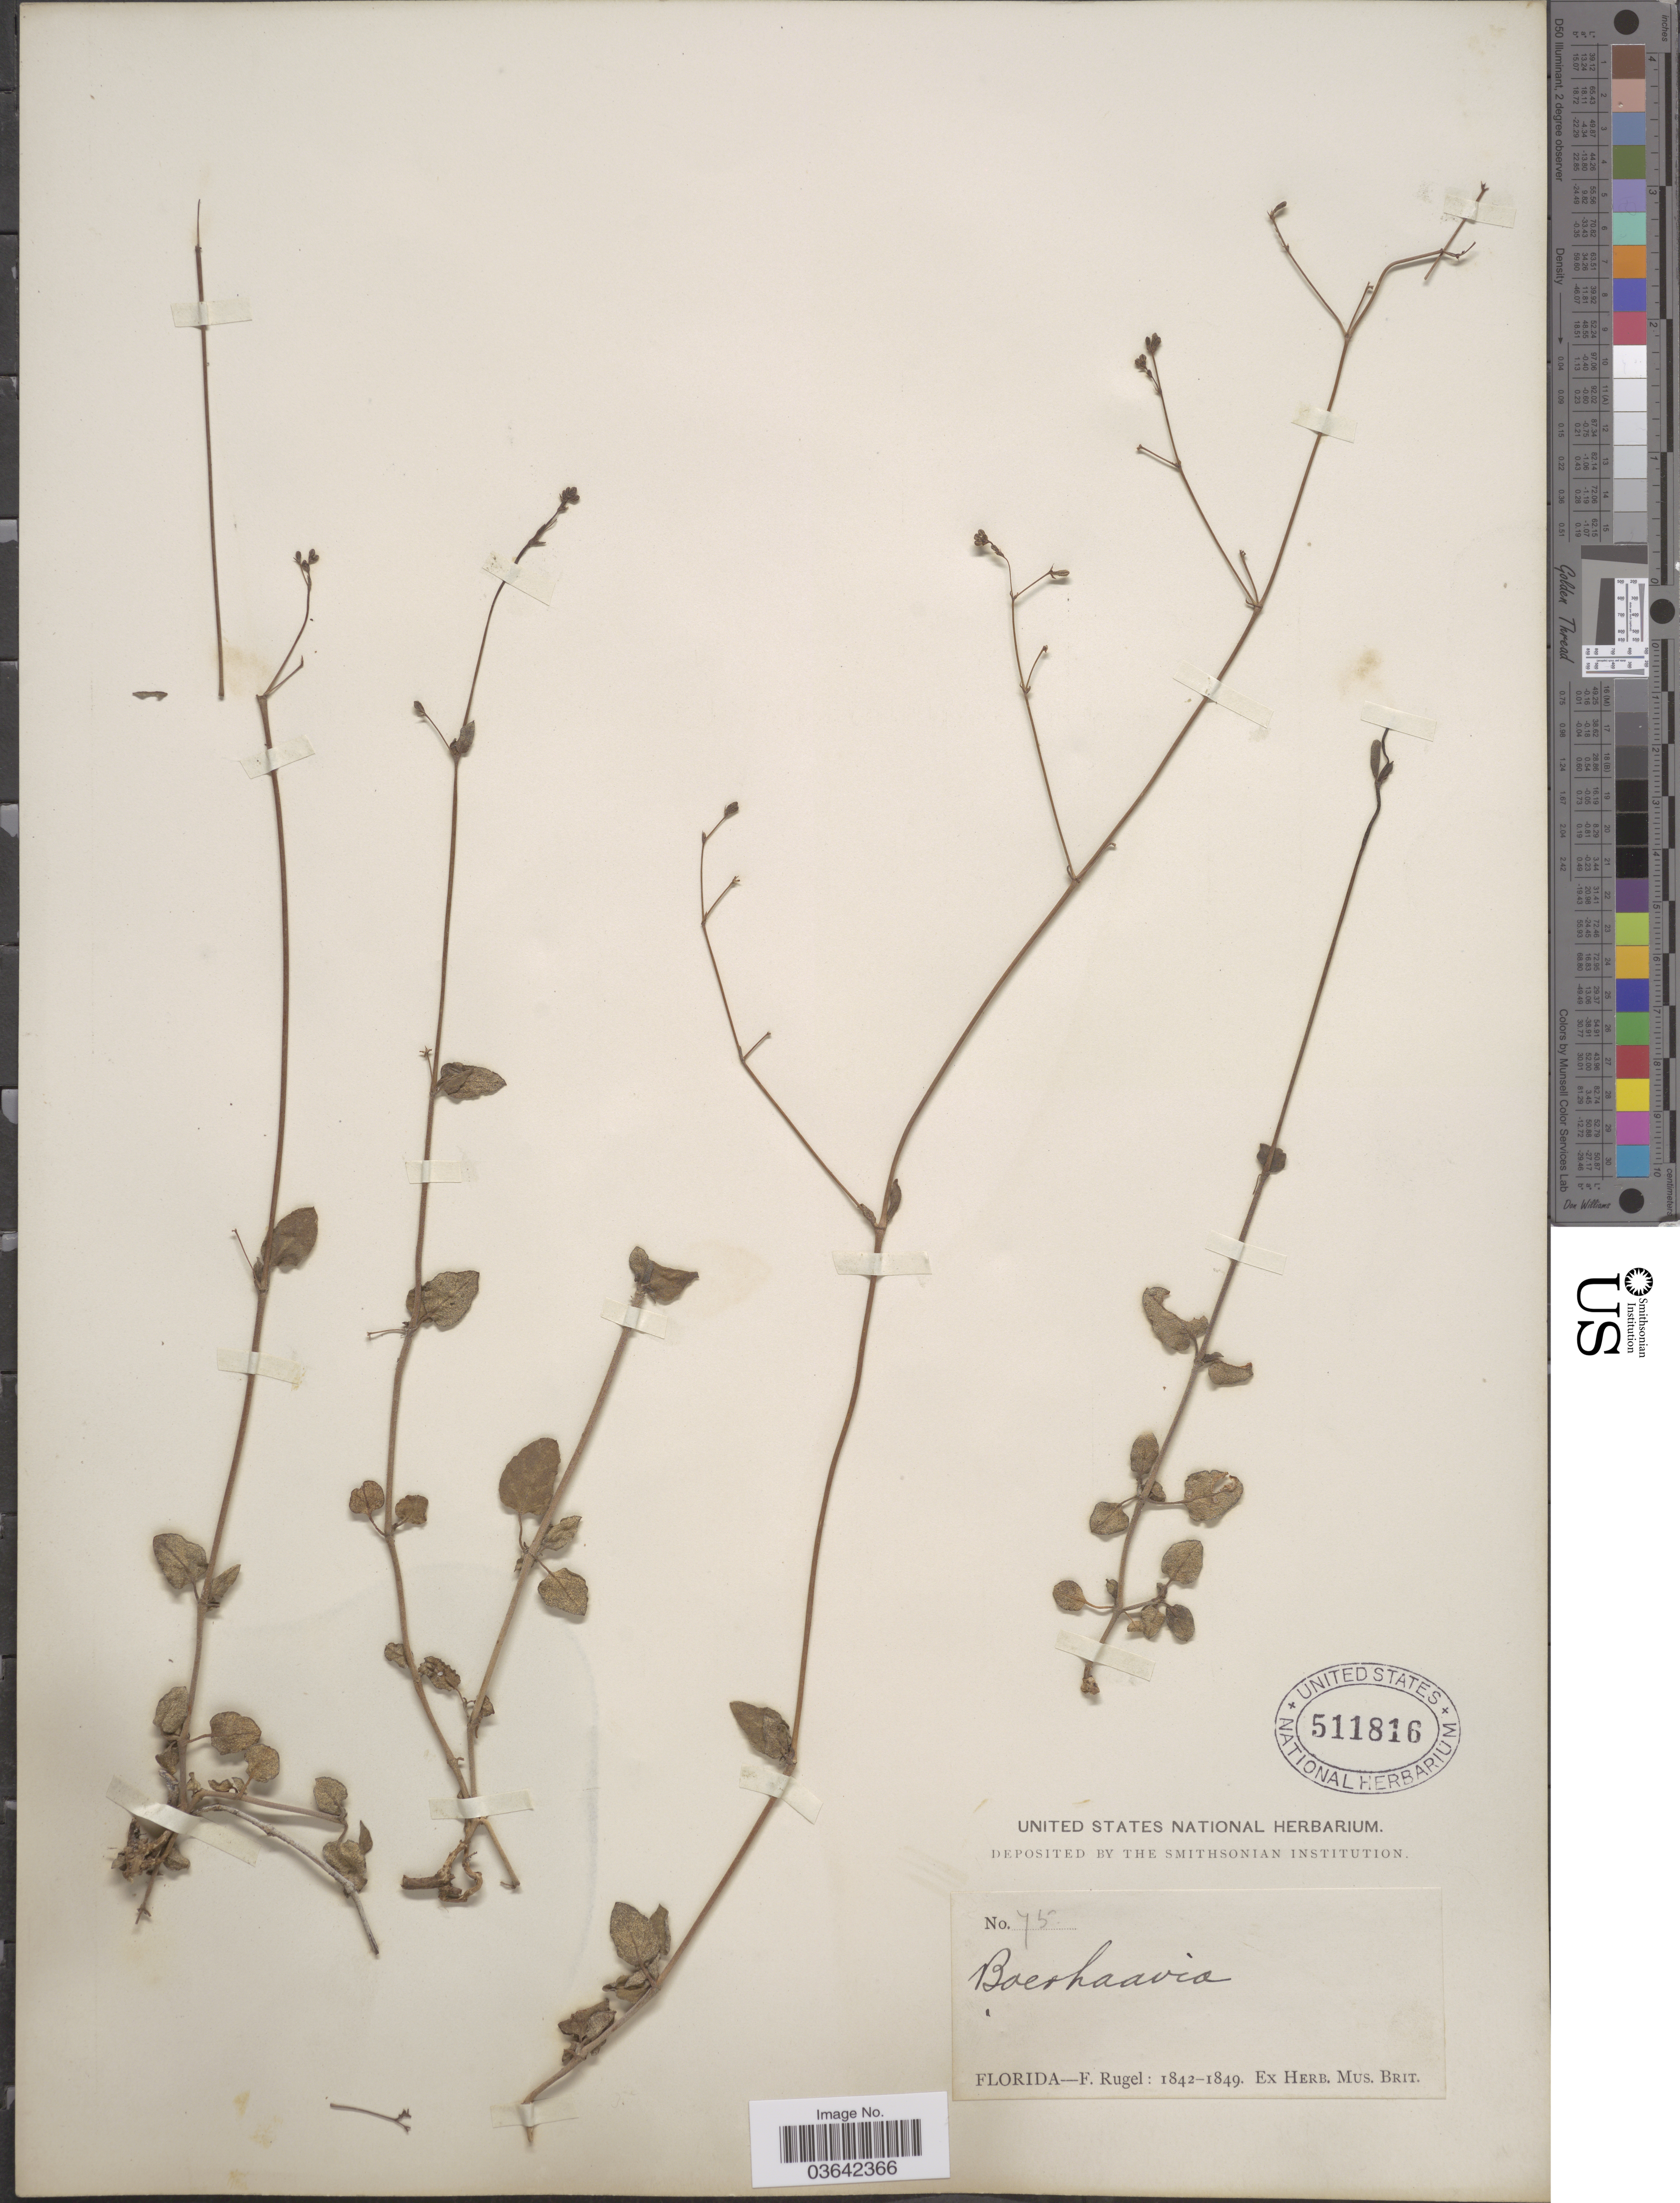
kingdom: Plantae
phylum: Tracheophyta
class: Magnoliopsida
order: Caryophyllales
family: Nyctaginaceae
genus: Boerhavia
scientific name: Boerhavia adscendens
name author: Willd.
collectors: F. Rugel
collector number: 75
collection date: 1842/1849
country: United States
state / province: Florida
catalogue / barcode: US 511816